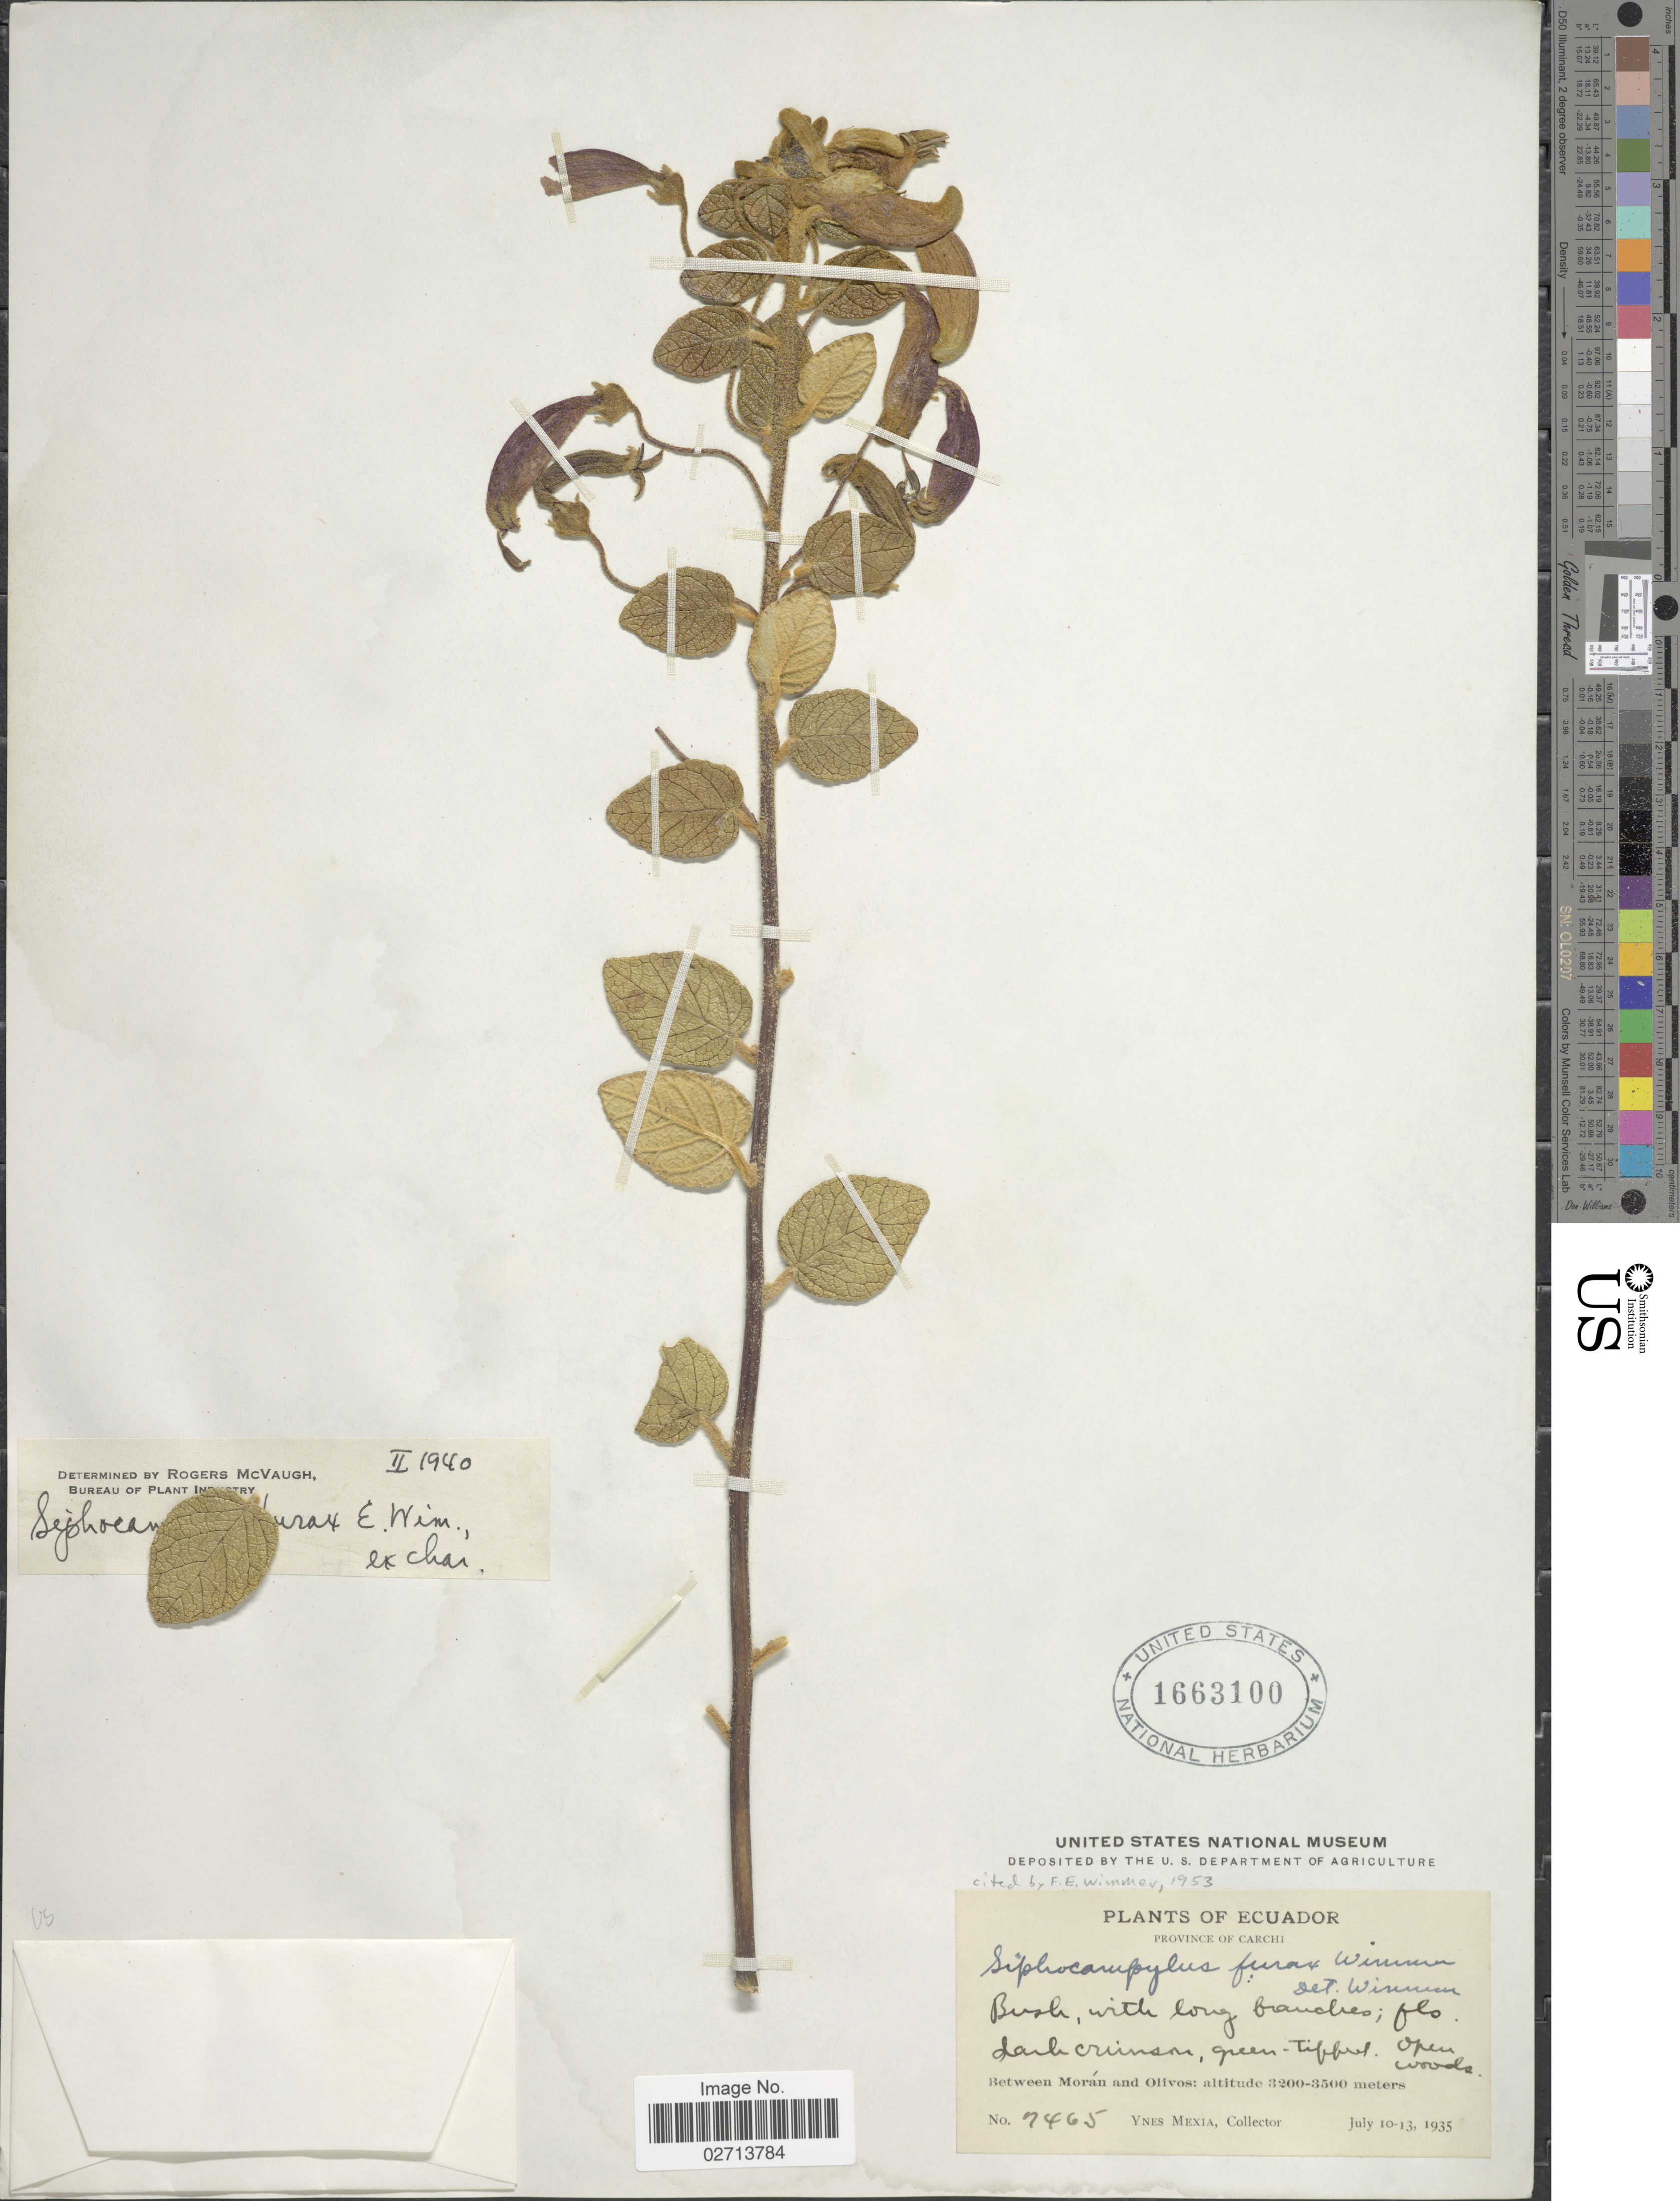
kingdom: Plantae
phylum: Tracheophyta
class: Magnoliopsida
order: Asterales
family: Campanulaceae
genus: Siphocampylus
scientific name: Siphocampylus furax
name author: E. Wimm.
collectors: Y. Mexia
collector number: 7465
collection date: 1935-07-10/1935-07-13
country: Ecuador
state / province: Carchi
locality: Open woods, between Morán and Olivos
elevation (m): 3200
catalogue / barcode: US 1663100